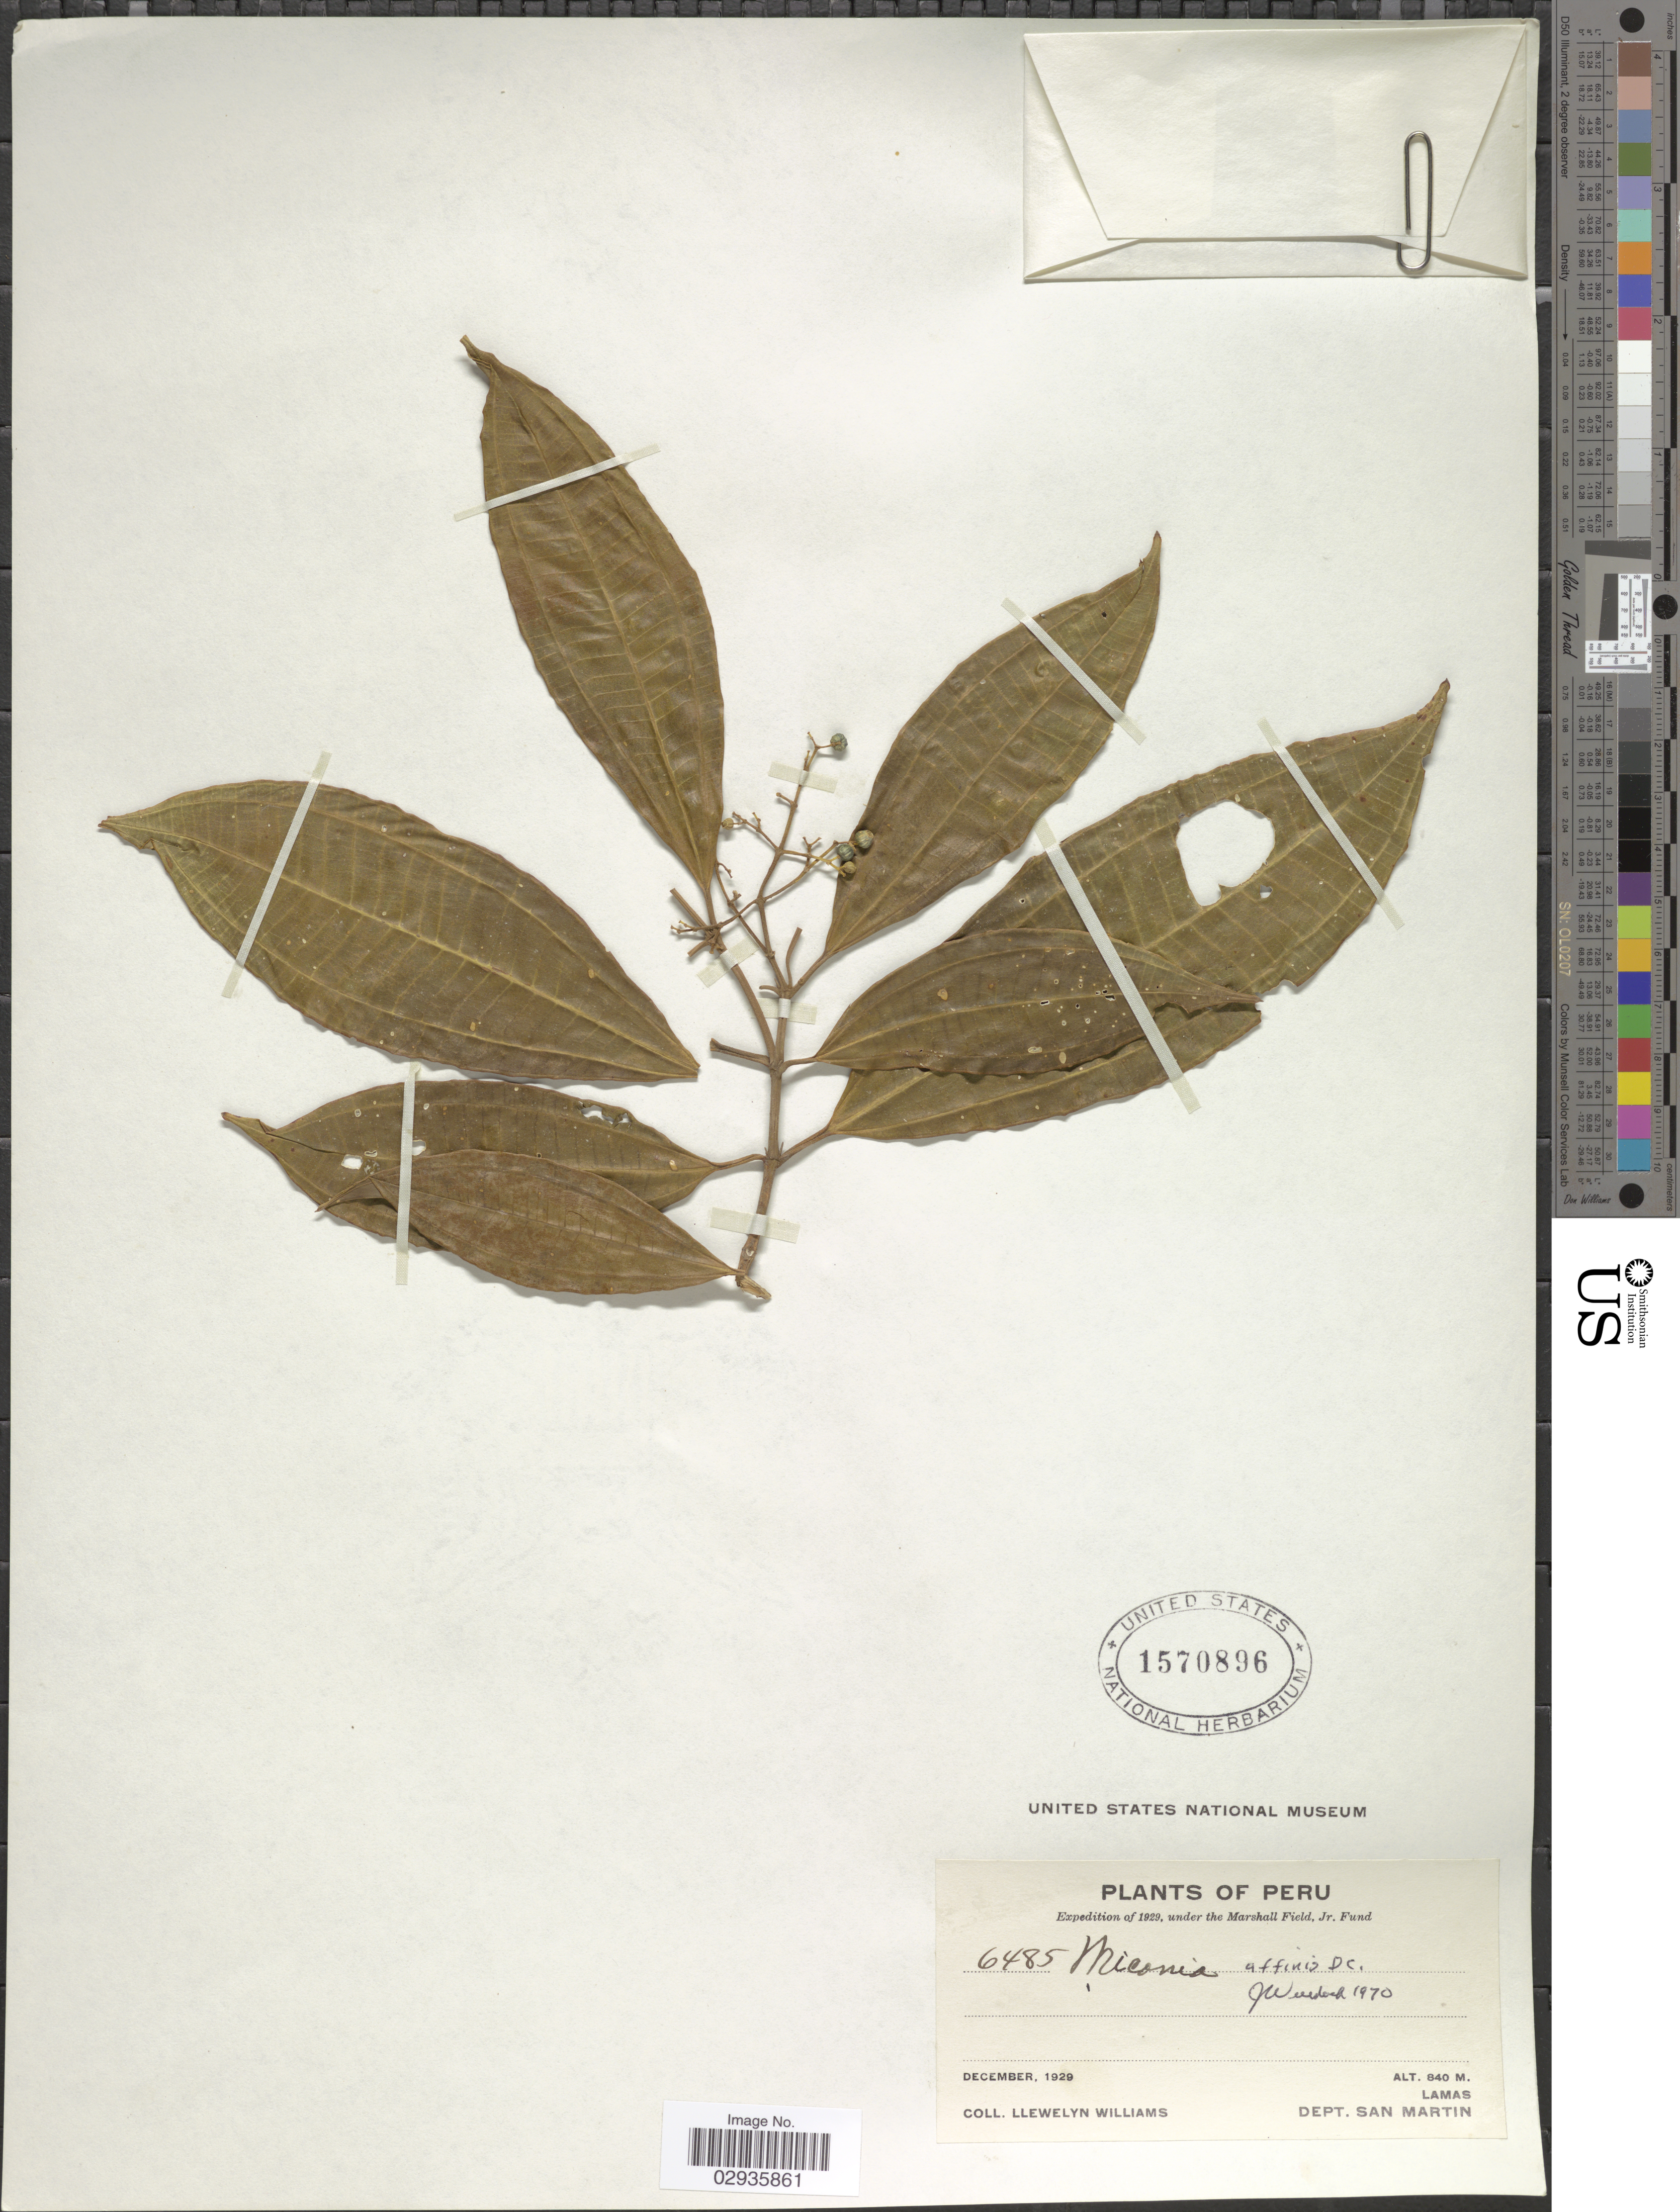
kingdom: Plantae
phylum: Tracheophyta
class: Magnoliopsida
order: Myrtales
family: Melastomataceae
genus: Miconia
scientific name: Miconia affinis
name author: DC.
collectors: Ll. Williams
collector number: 6485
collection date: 1929-12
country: Peru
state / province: San Martín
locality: Lamas, Dept. San Martin.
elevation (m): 840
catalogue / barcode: US 1570896